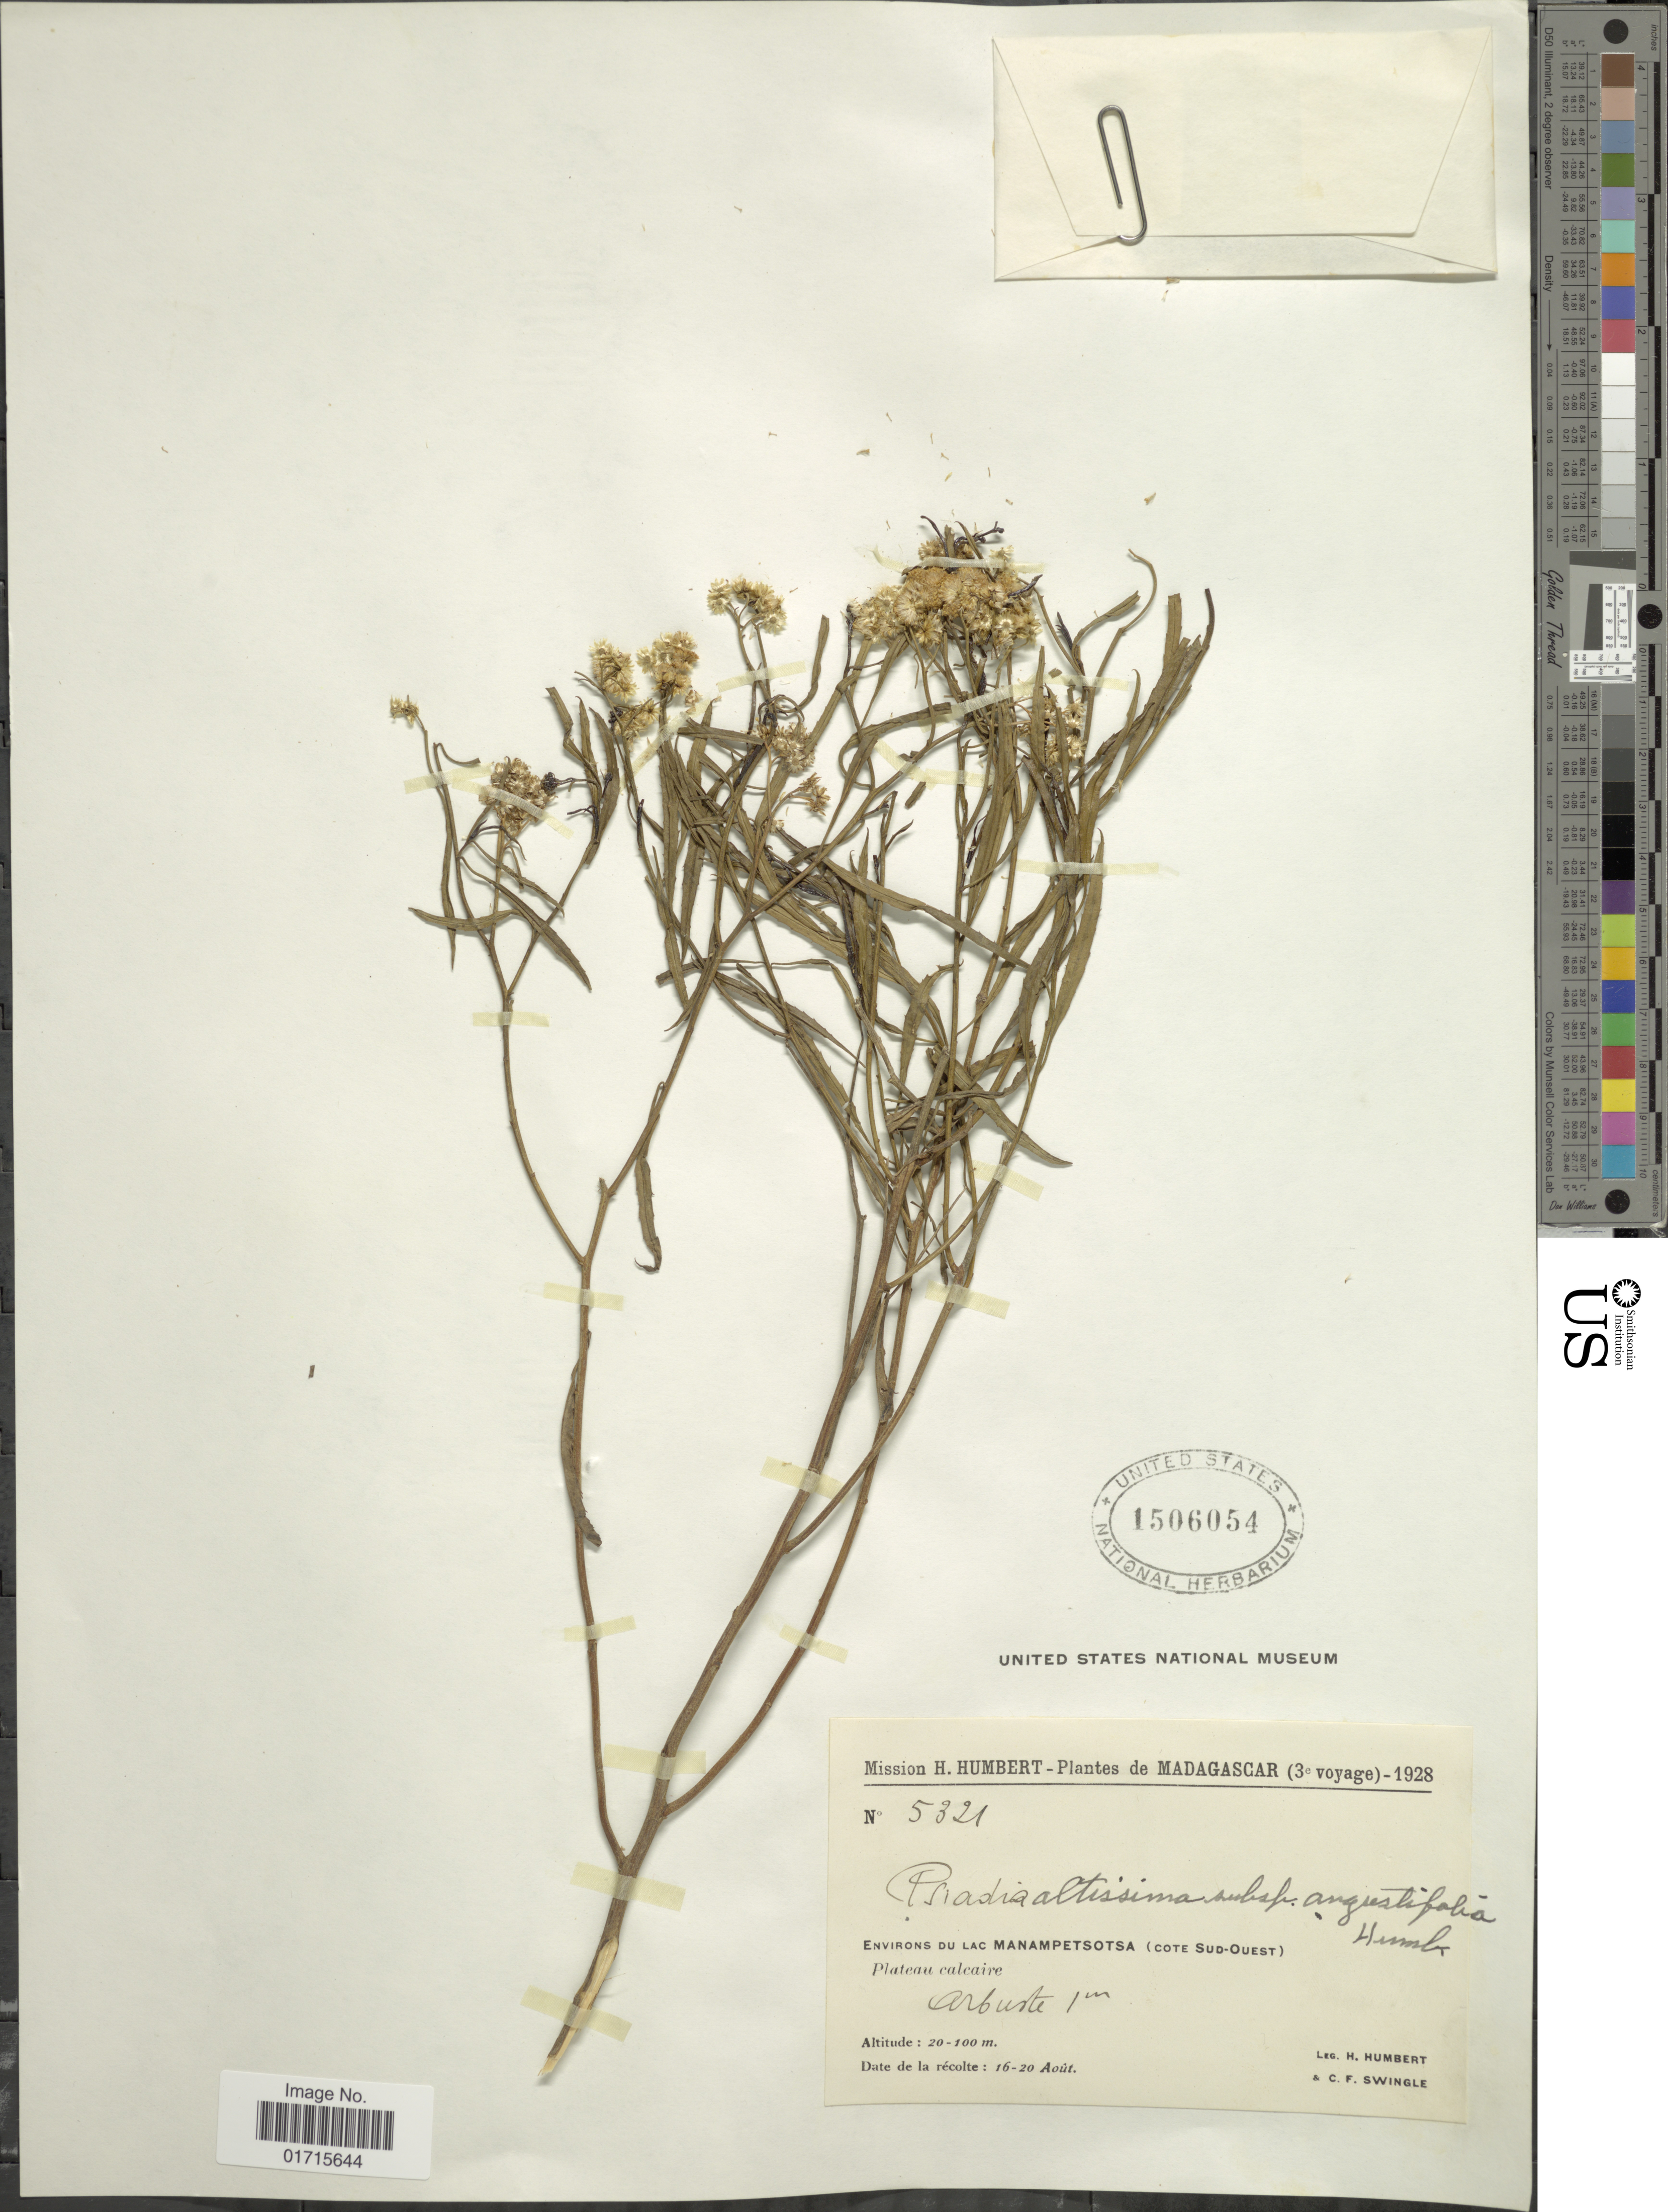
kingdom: Plantae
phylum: Tracheophyta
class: Magnoliopsida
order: Asterales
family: Asteraceae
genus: Psiadia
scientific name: Psiadia altissima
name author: Benth.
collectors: H. Humbert & C. Swingle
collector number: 5321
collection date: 1928-08-16/1928-08-20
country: Madagascar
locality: Madagascar. Environs du Lac Manampetsotsa (Cote Sud-Ouest)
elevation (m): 20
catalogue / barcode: US 1506054